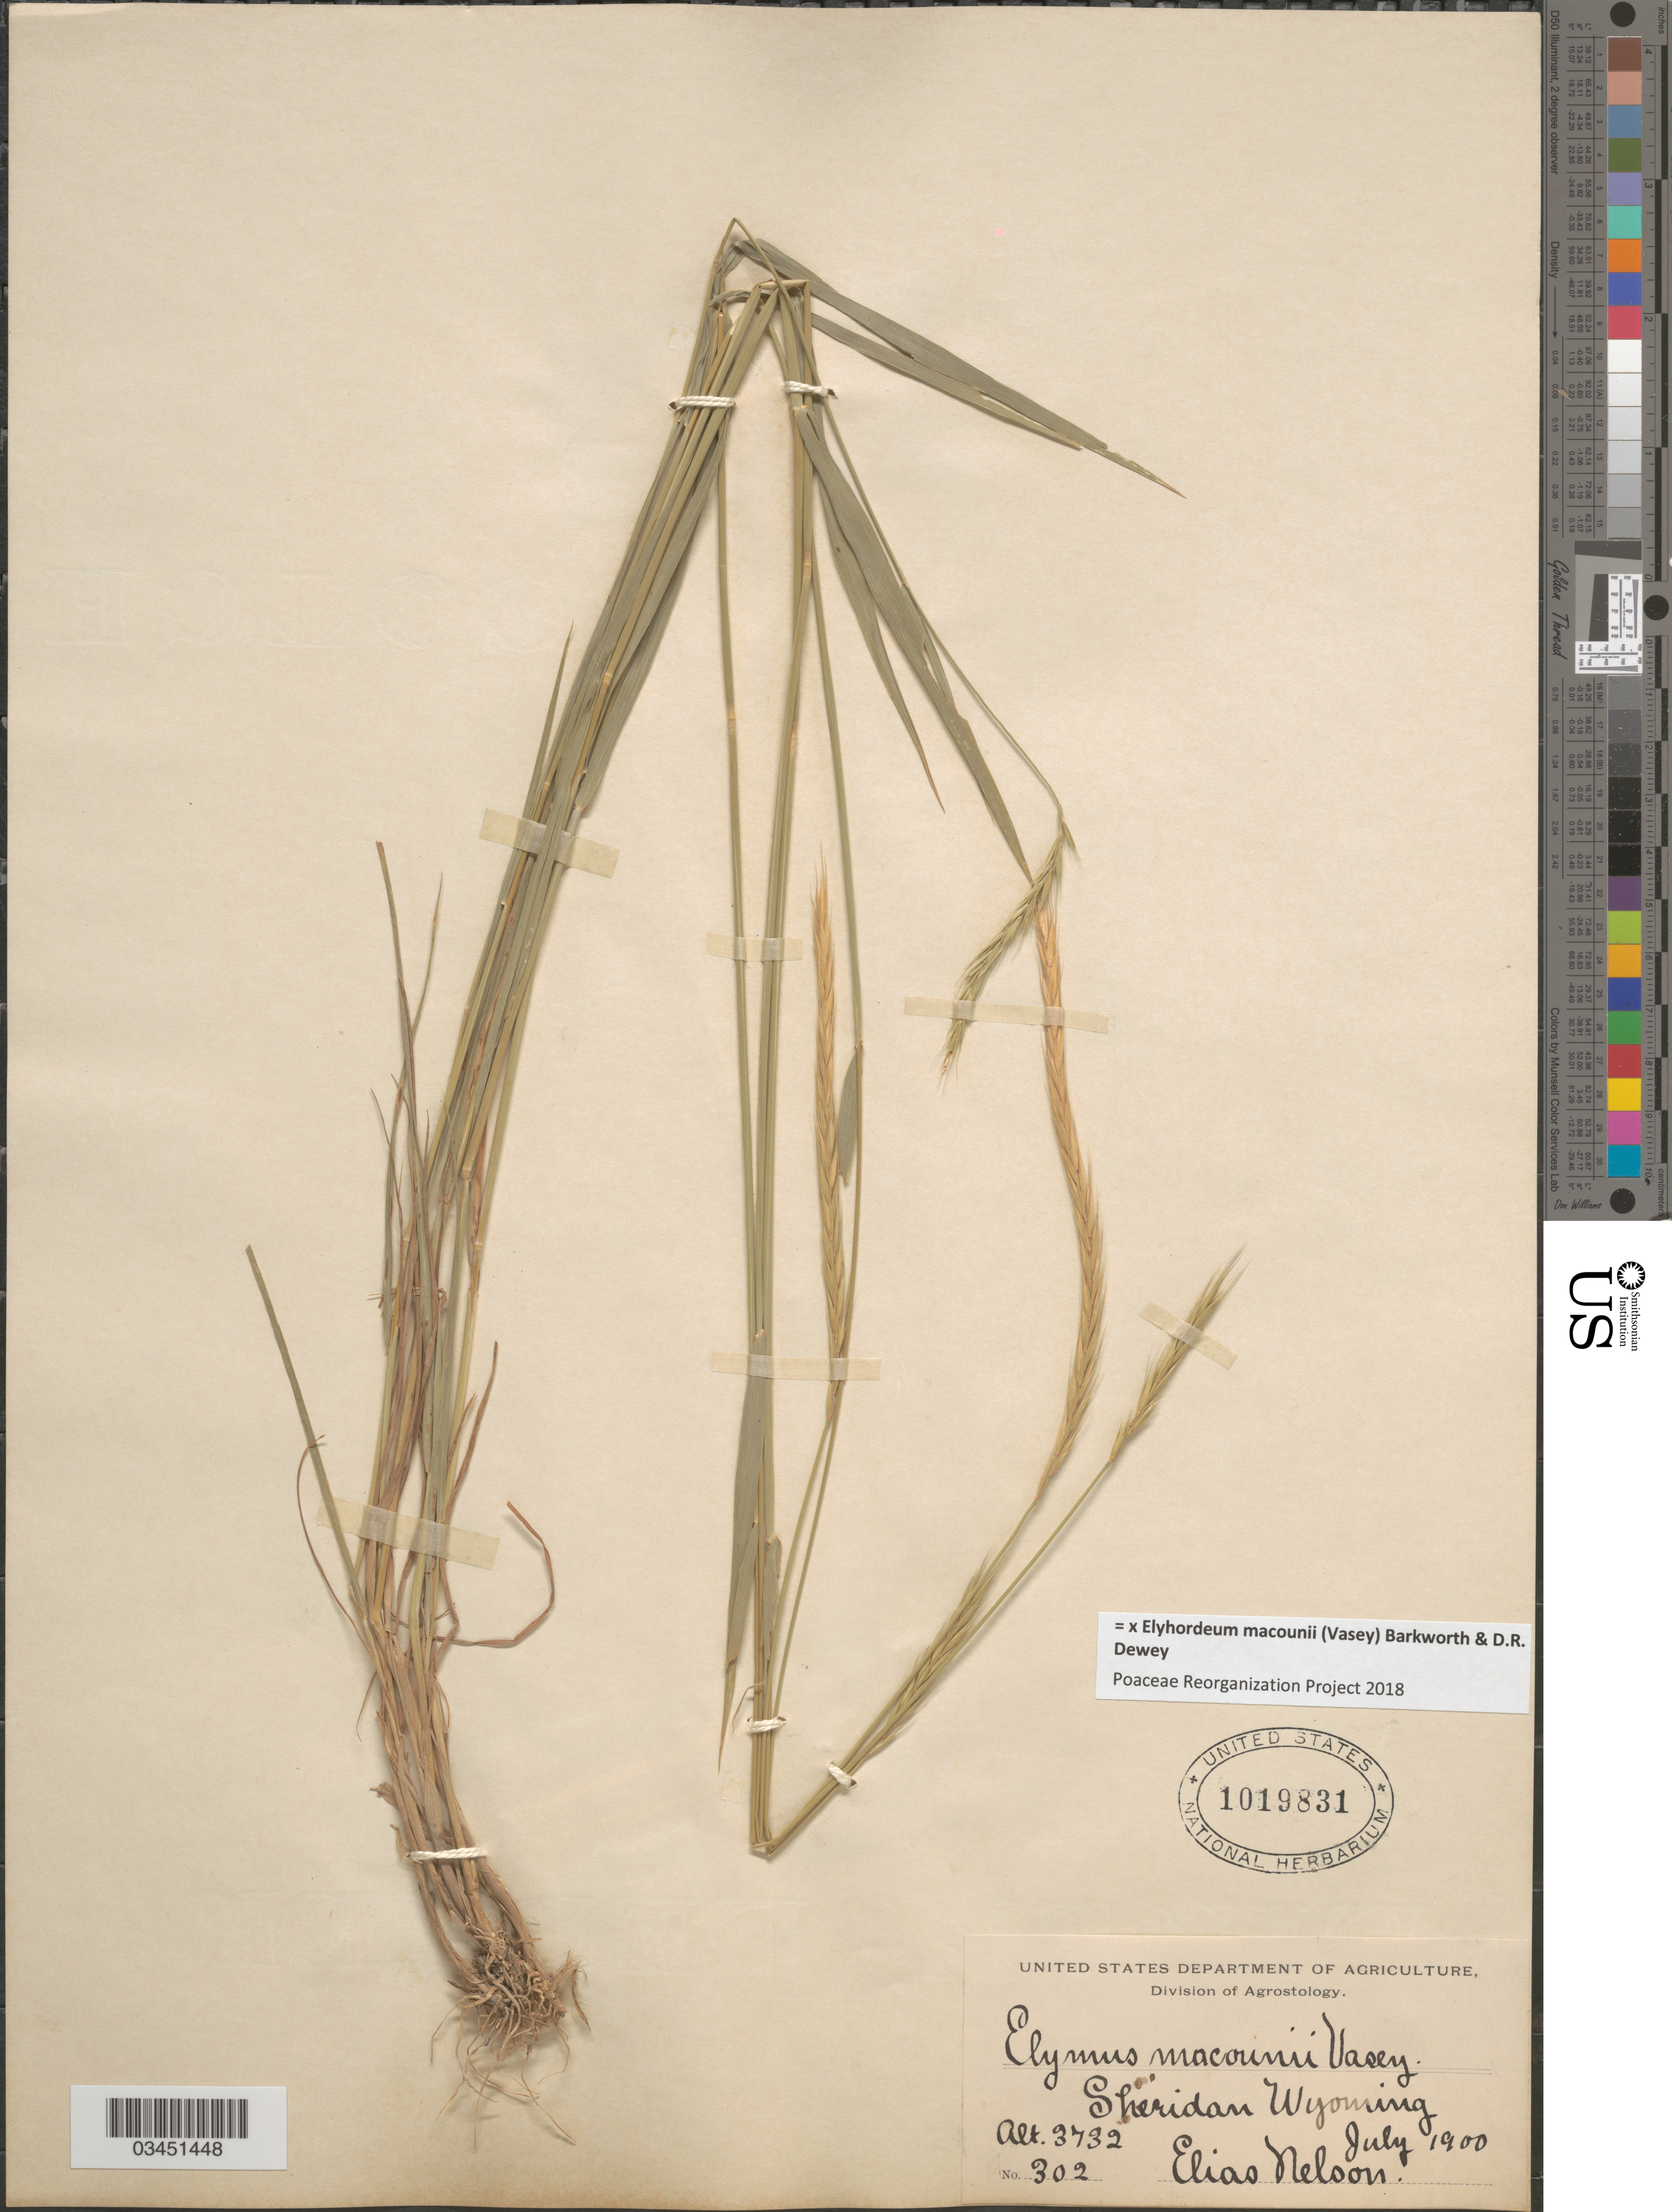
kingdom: Plantae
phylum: Tracheophyta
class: Liliopsida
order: Poales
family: Poaceae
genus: Elyhordeum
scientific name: x Elyhordeum macounii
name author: (Vasey) Barkworth & Dewey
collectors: E. Nelson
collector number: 302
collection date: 1900-07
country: United States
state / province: Wyoming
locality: Sheridan.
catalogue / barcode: US 1019831